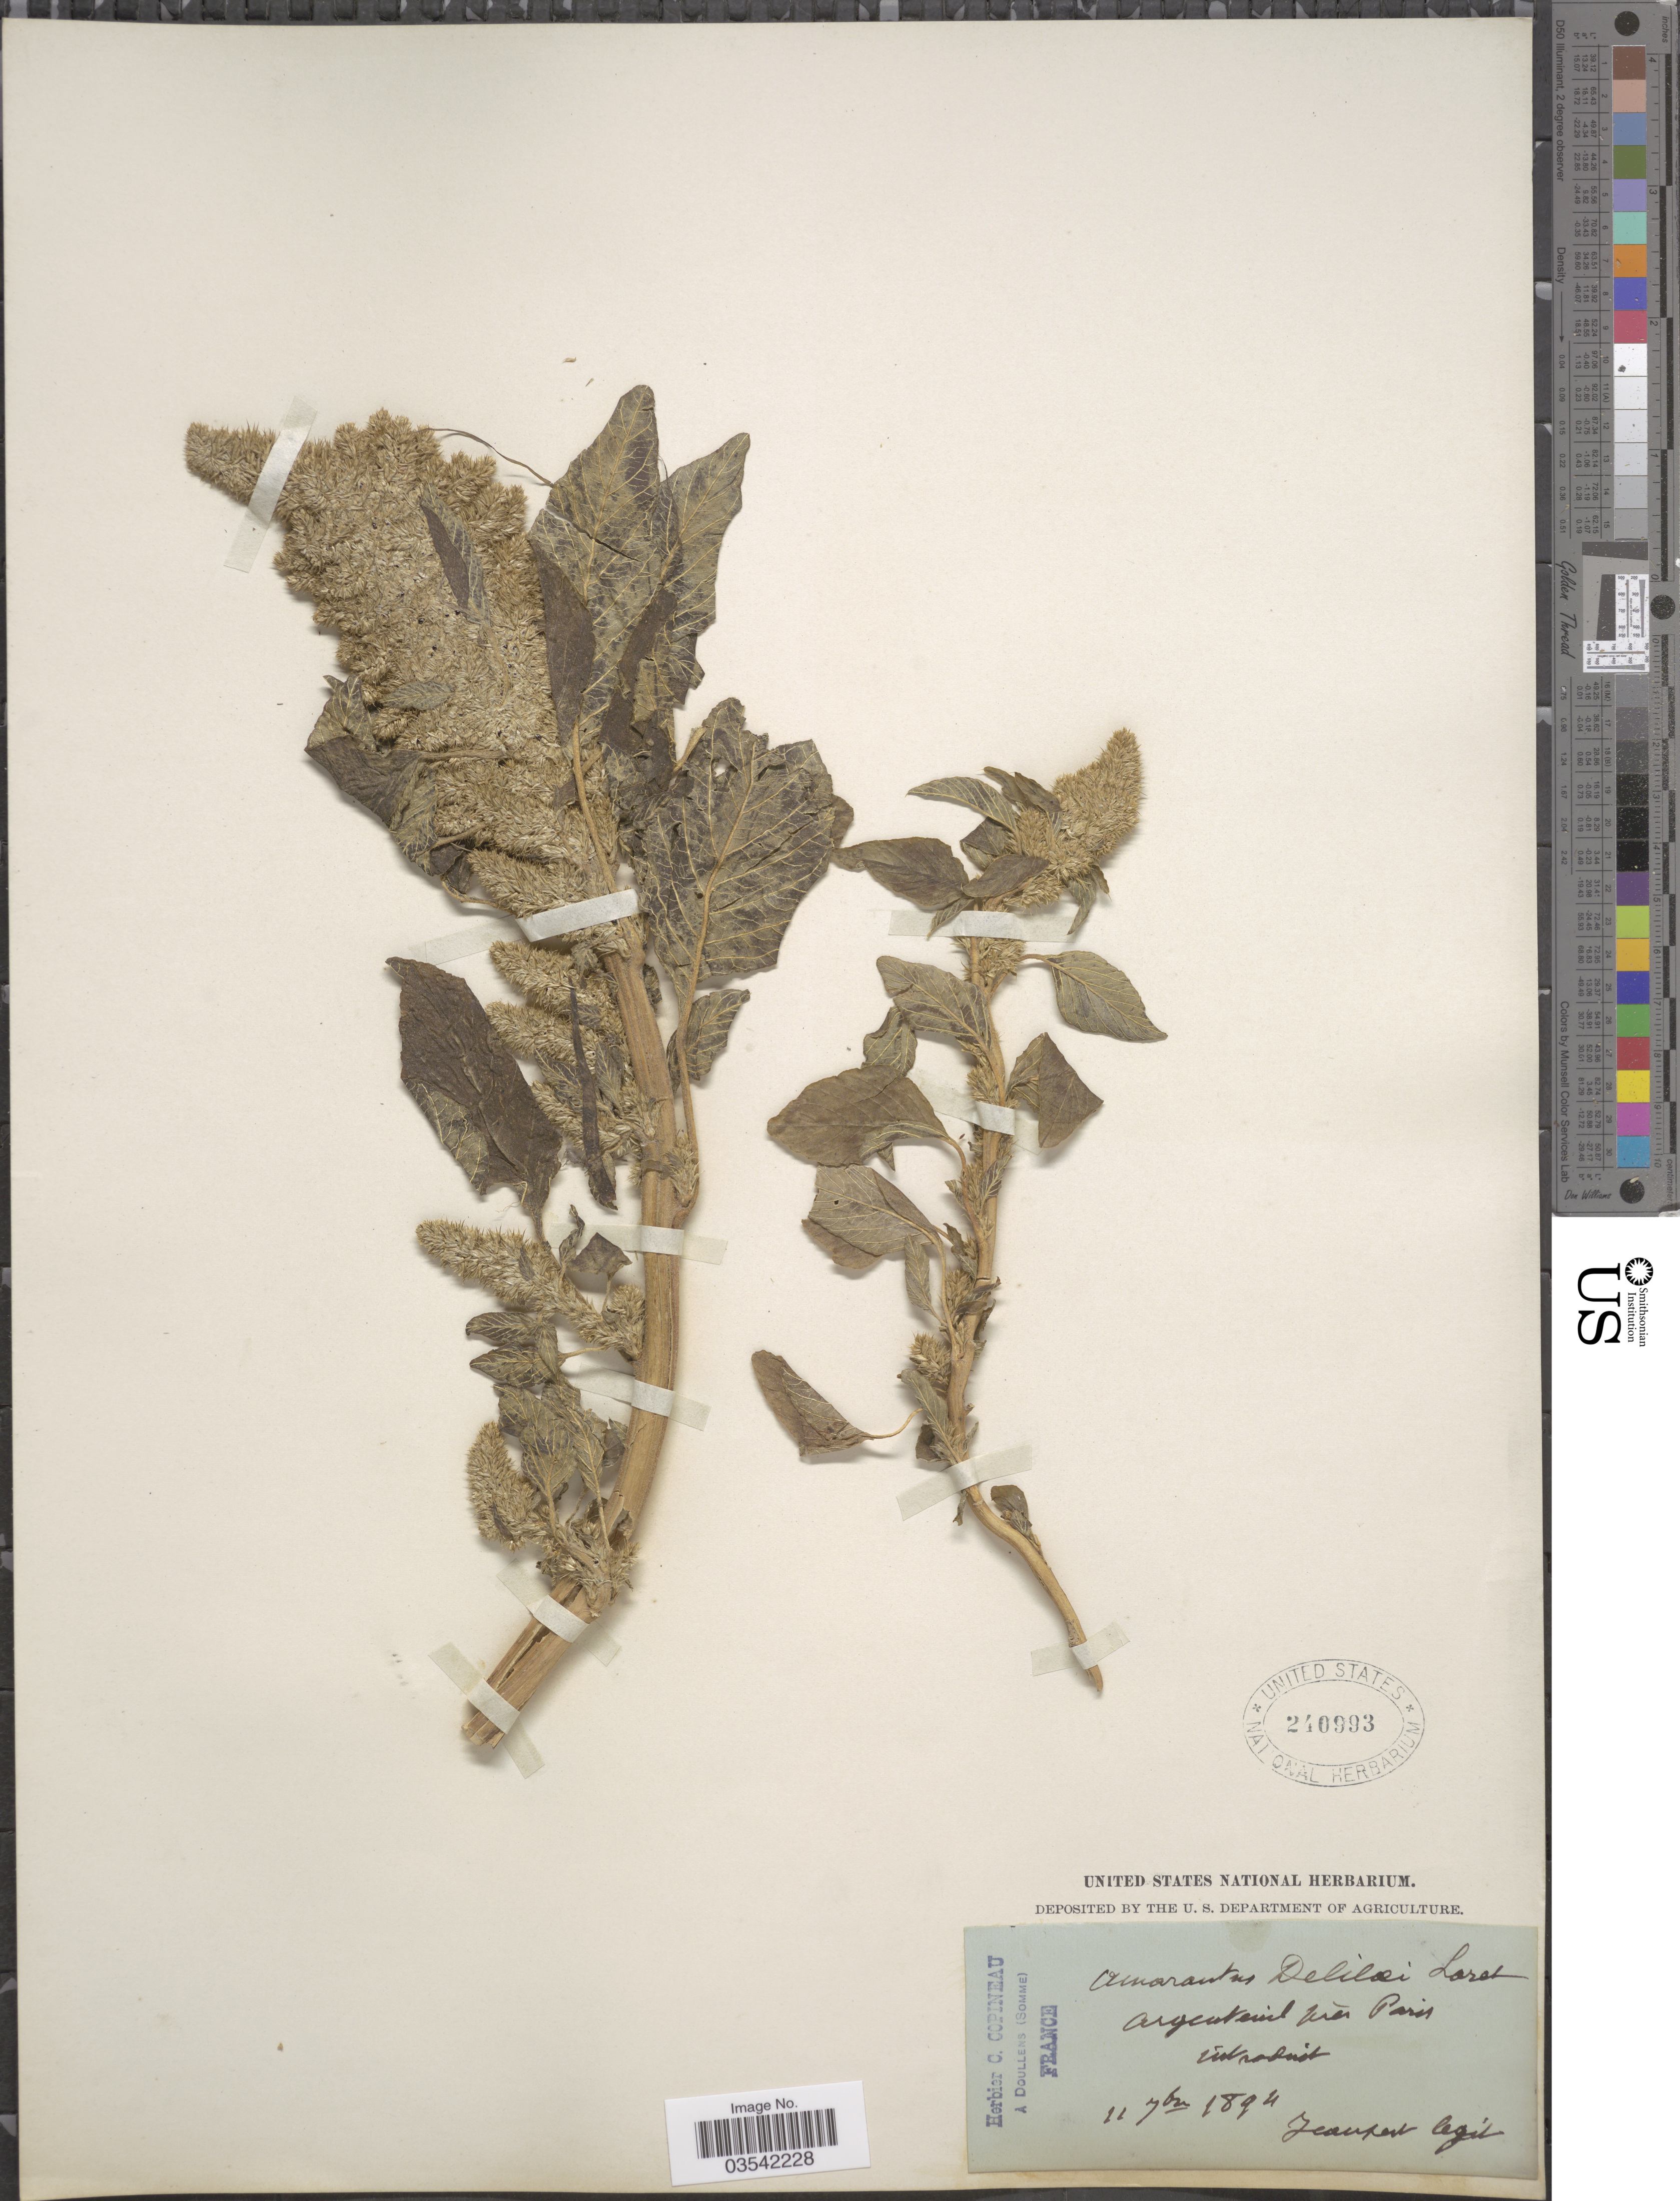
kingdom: Plantae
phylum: Tracheophyta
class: Magnoliopsida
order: Caryophyllales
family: Amaranthaceae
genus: Amaranthus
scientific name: Amaranthus delilei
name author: Richt. & Loret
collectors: Jeanpert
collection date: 1894-07-11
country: France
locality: Argenteuil près Paris intradust [interpreted].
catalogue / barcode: US 240993